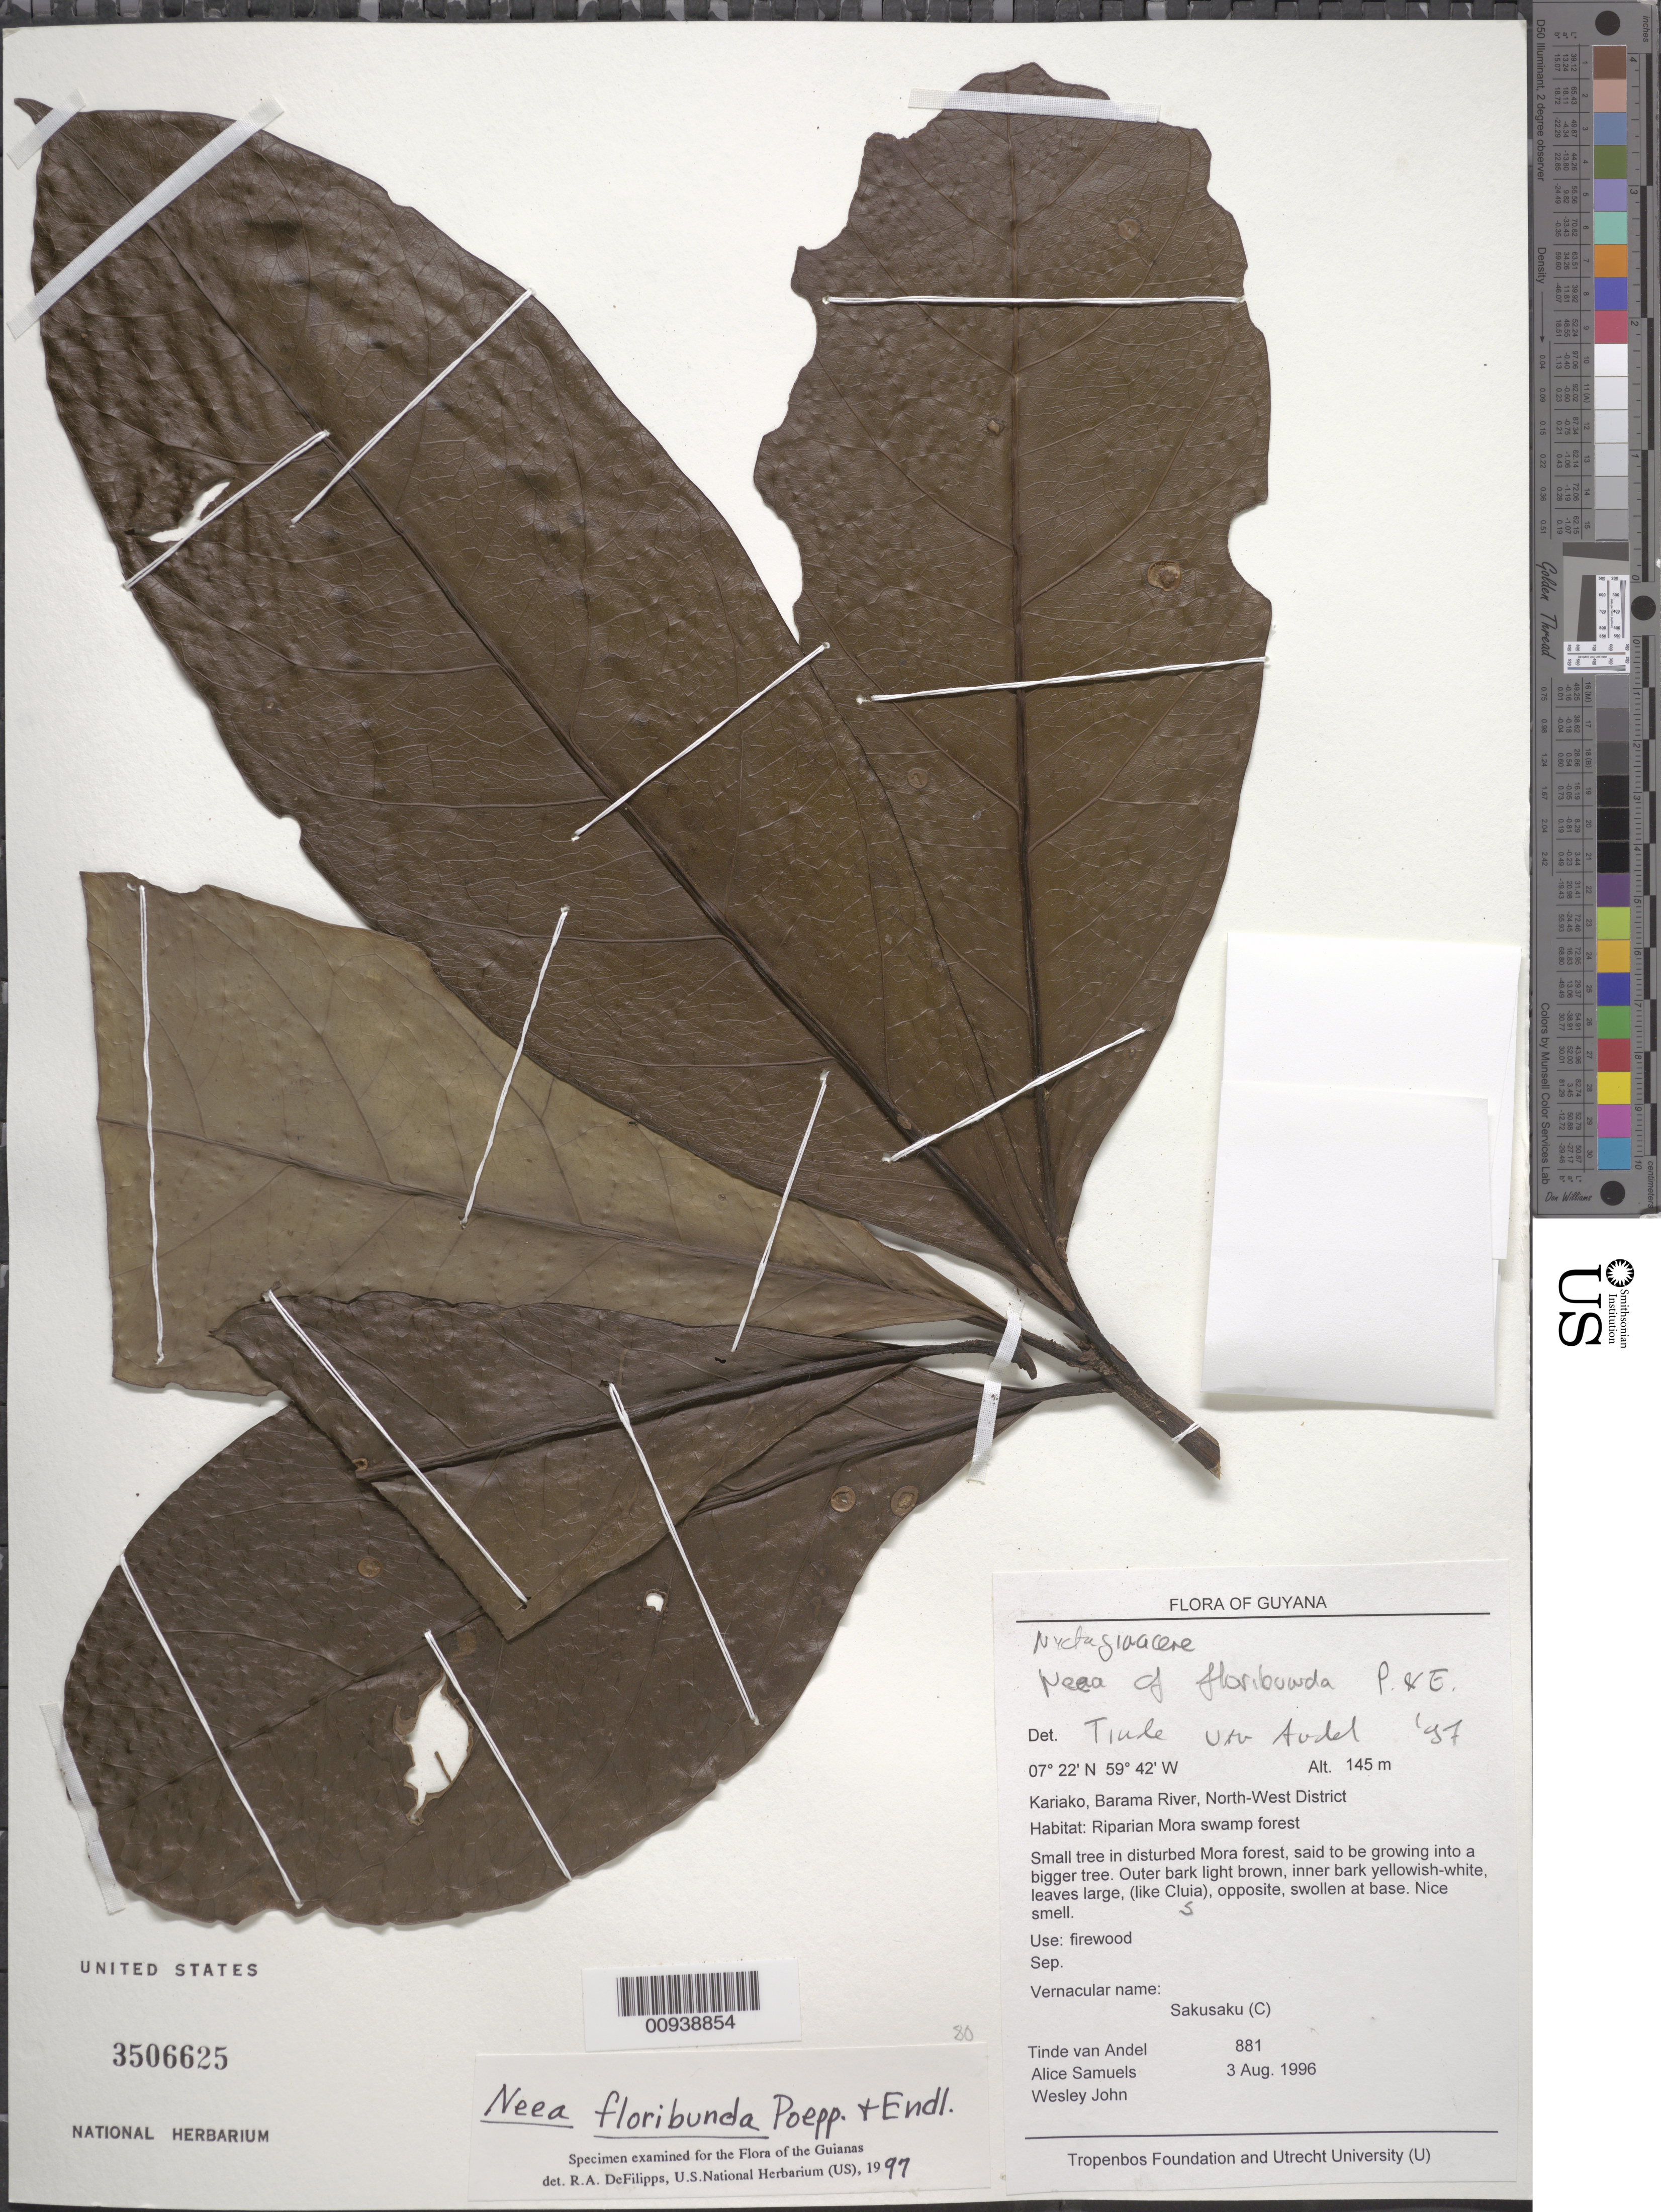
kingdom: Plantae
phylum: Tracheophyta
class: Magnoliopsida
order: Caryophyllales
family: Nyctaginaceae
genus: Neea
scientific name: Neea floribunda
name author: Poepp. & Endl.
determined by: DeFilipps, R. A.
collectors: T. R. van Andel, A. Samuels & W. John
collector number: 881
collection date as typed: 3-Aug-96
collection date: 1996-08-03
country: Guyana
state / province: Barima-Waini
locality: Karaiko Village, Barama R., NW Dist.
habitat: Disturbed riparian Mora swamp forest, said to be growing into a bigger tree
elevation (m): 145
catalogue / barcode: US 3506625